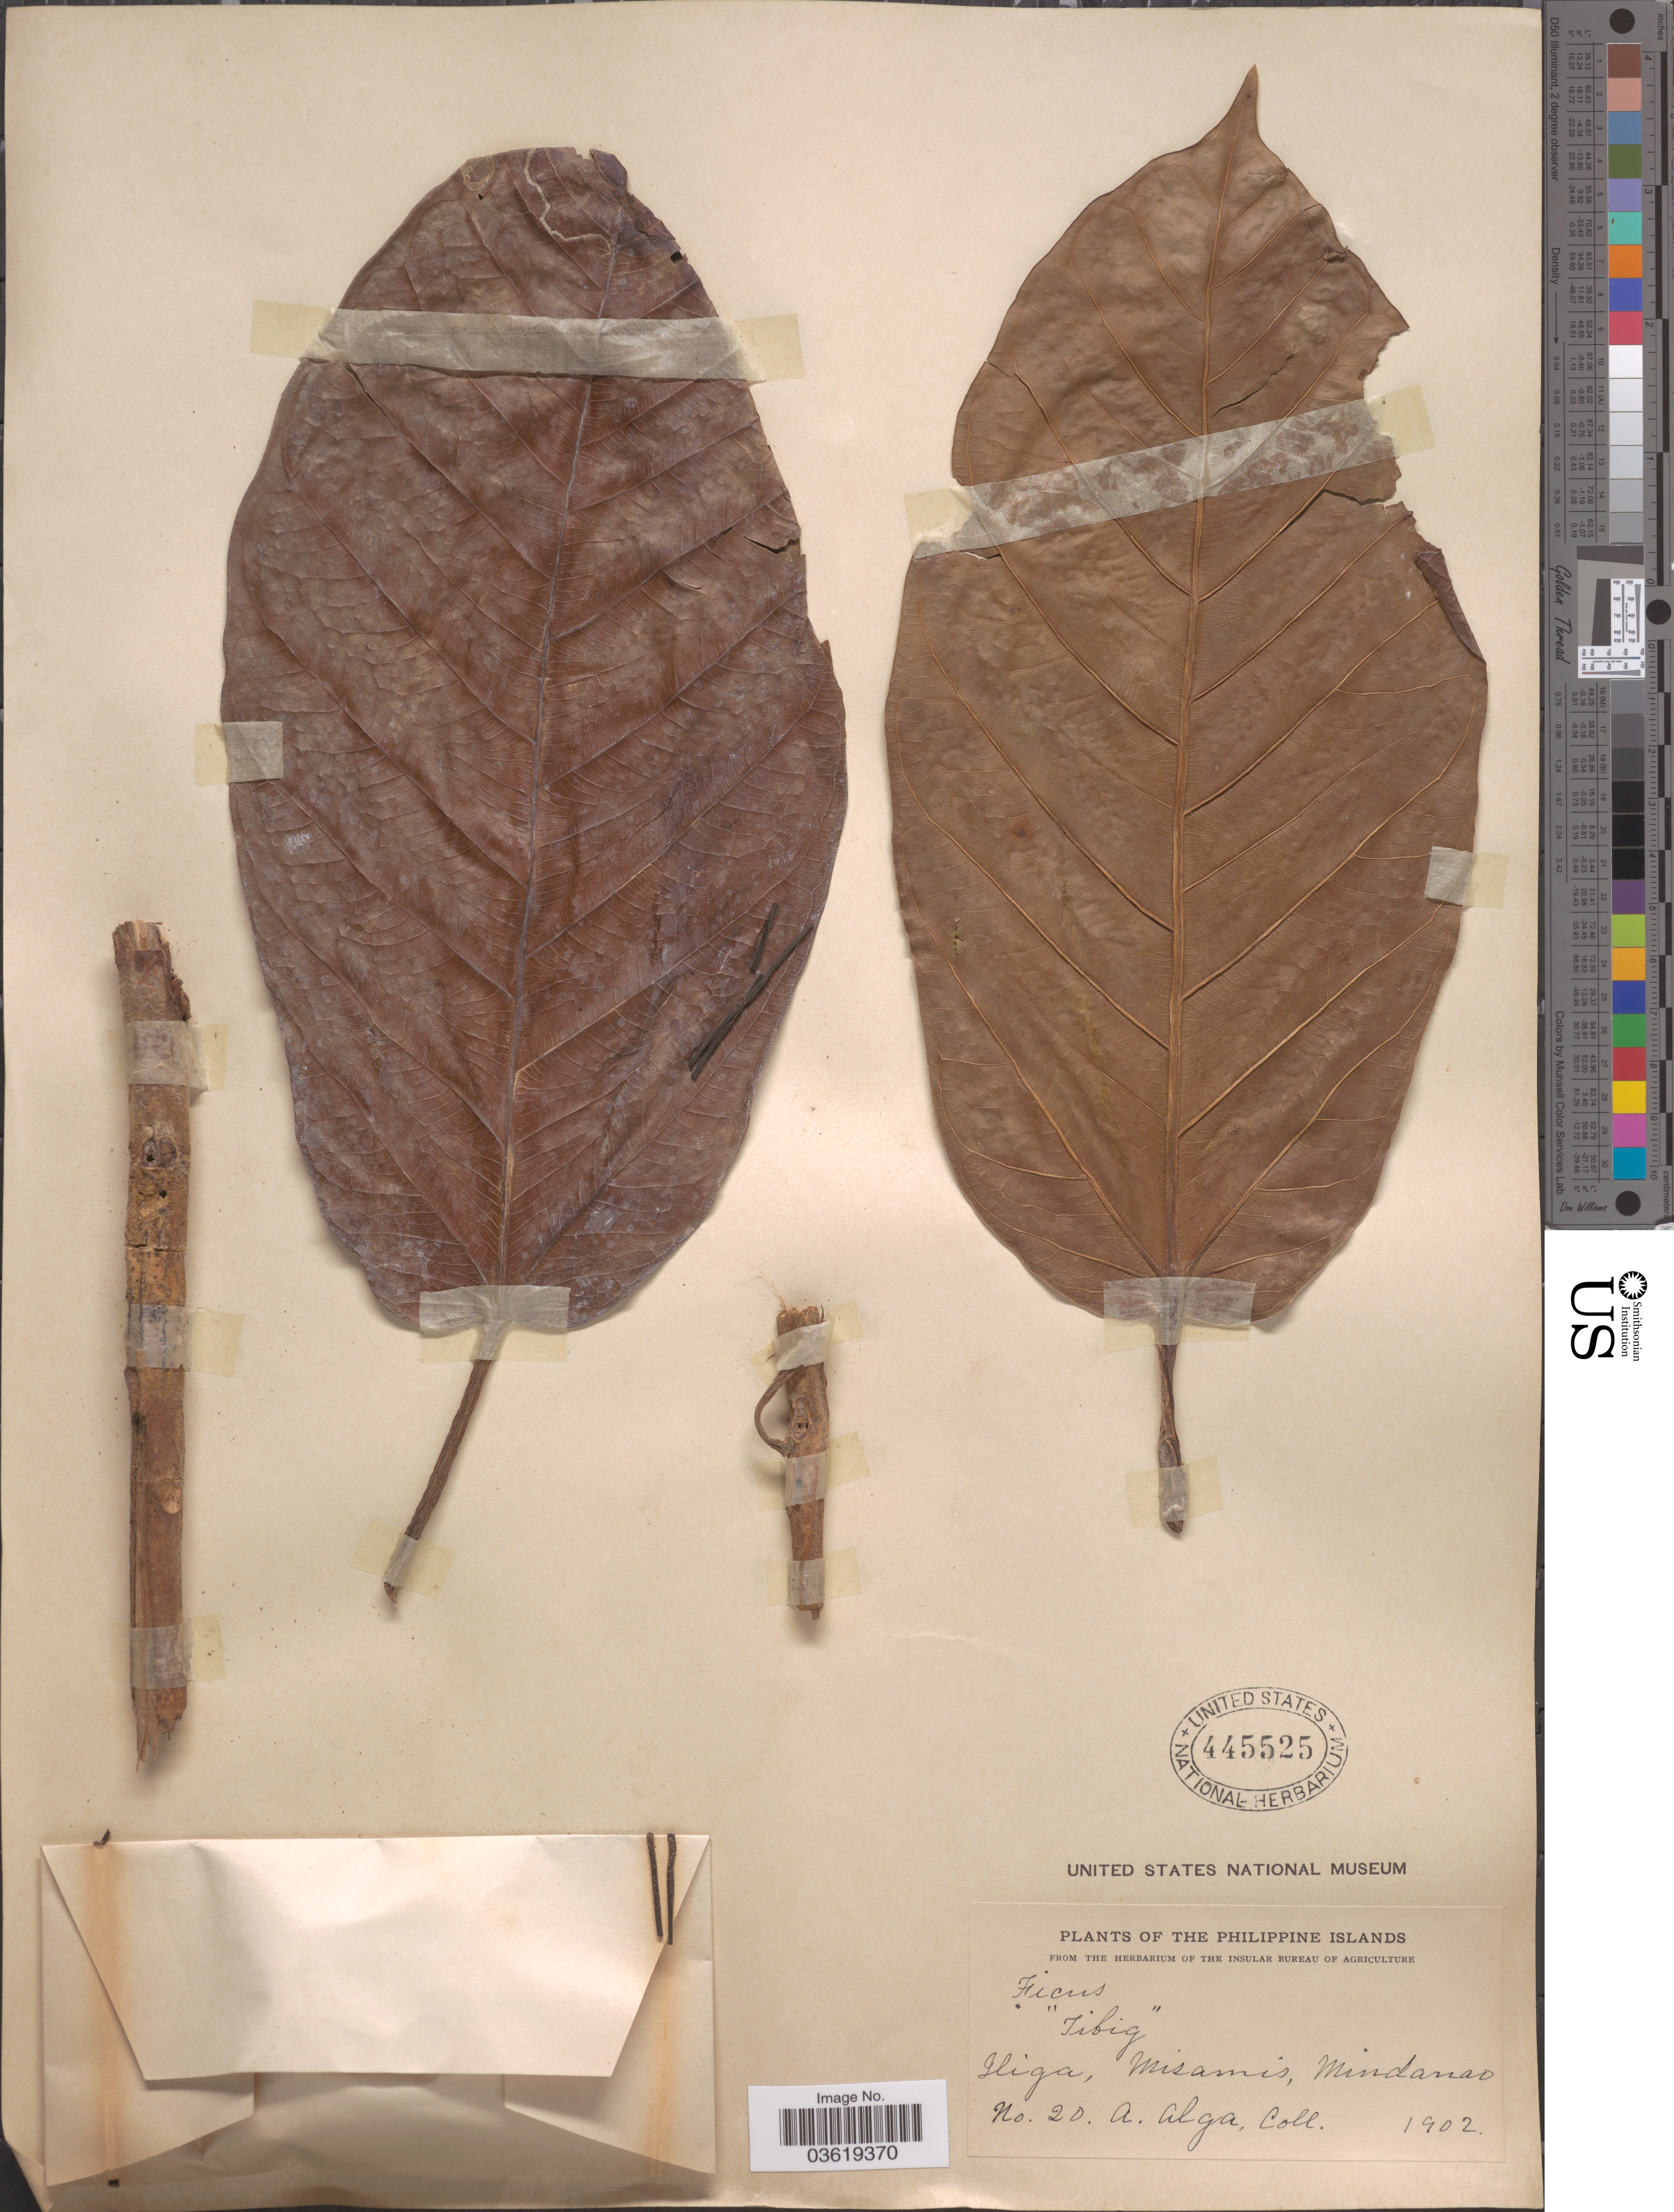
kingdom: Plantae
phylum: Tracheophyta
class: Magnoliopsida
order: Rosales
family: Moraceae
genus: Ficus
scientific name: Ficus palawanensis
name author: Merr.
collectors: A. Alga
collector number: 20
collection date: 1902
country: Philippines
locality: The Philippine Islands. Iliga, Misamis, Mindanao.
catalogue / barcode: US 445525